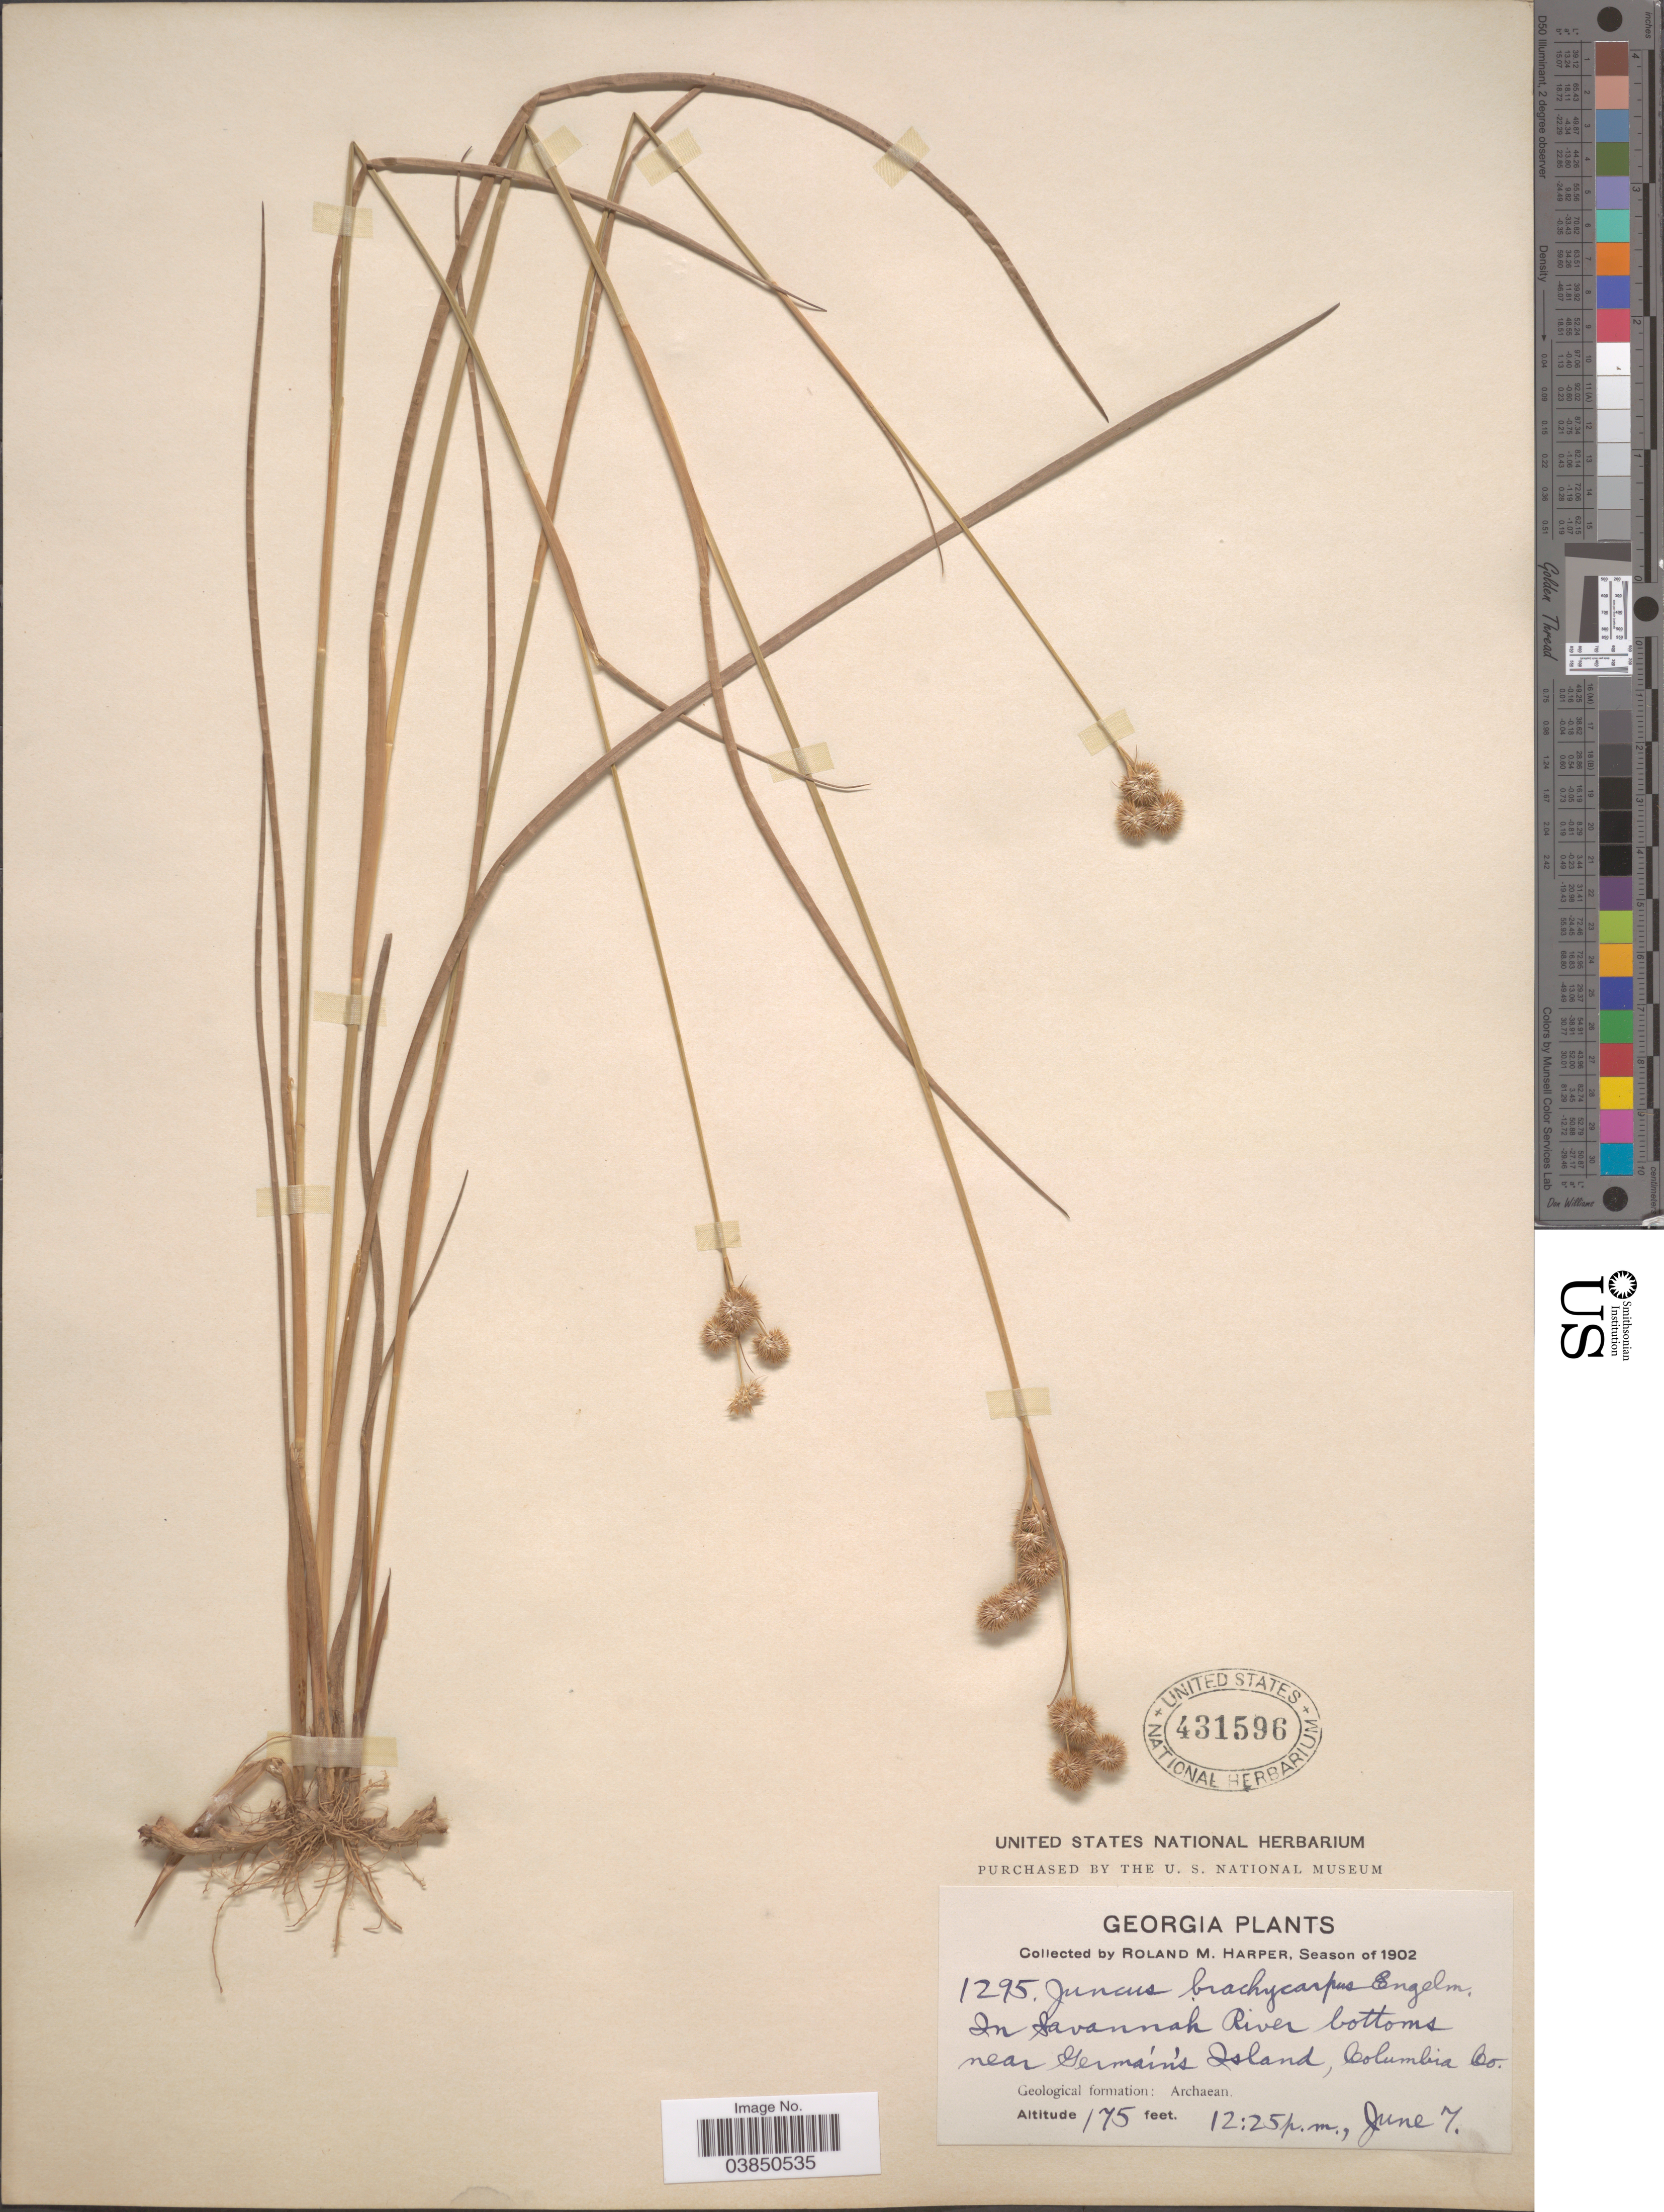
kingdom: Plantae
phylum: Tracheophyta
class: Liliopsida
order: Poales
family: Juncaceae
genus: Juncus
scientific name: Juncus brachycarpus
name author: Engelm.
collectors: R. M. Harper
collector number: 1295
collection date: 1902-06-07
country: United States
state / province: Georgia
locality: In savannah River bottoms near Germain's Island, Columbia Co.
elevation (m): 53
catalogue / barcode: US 431596